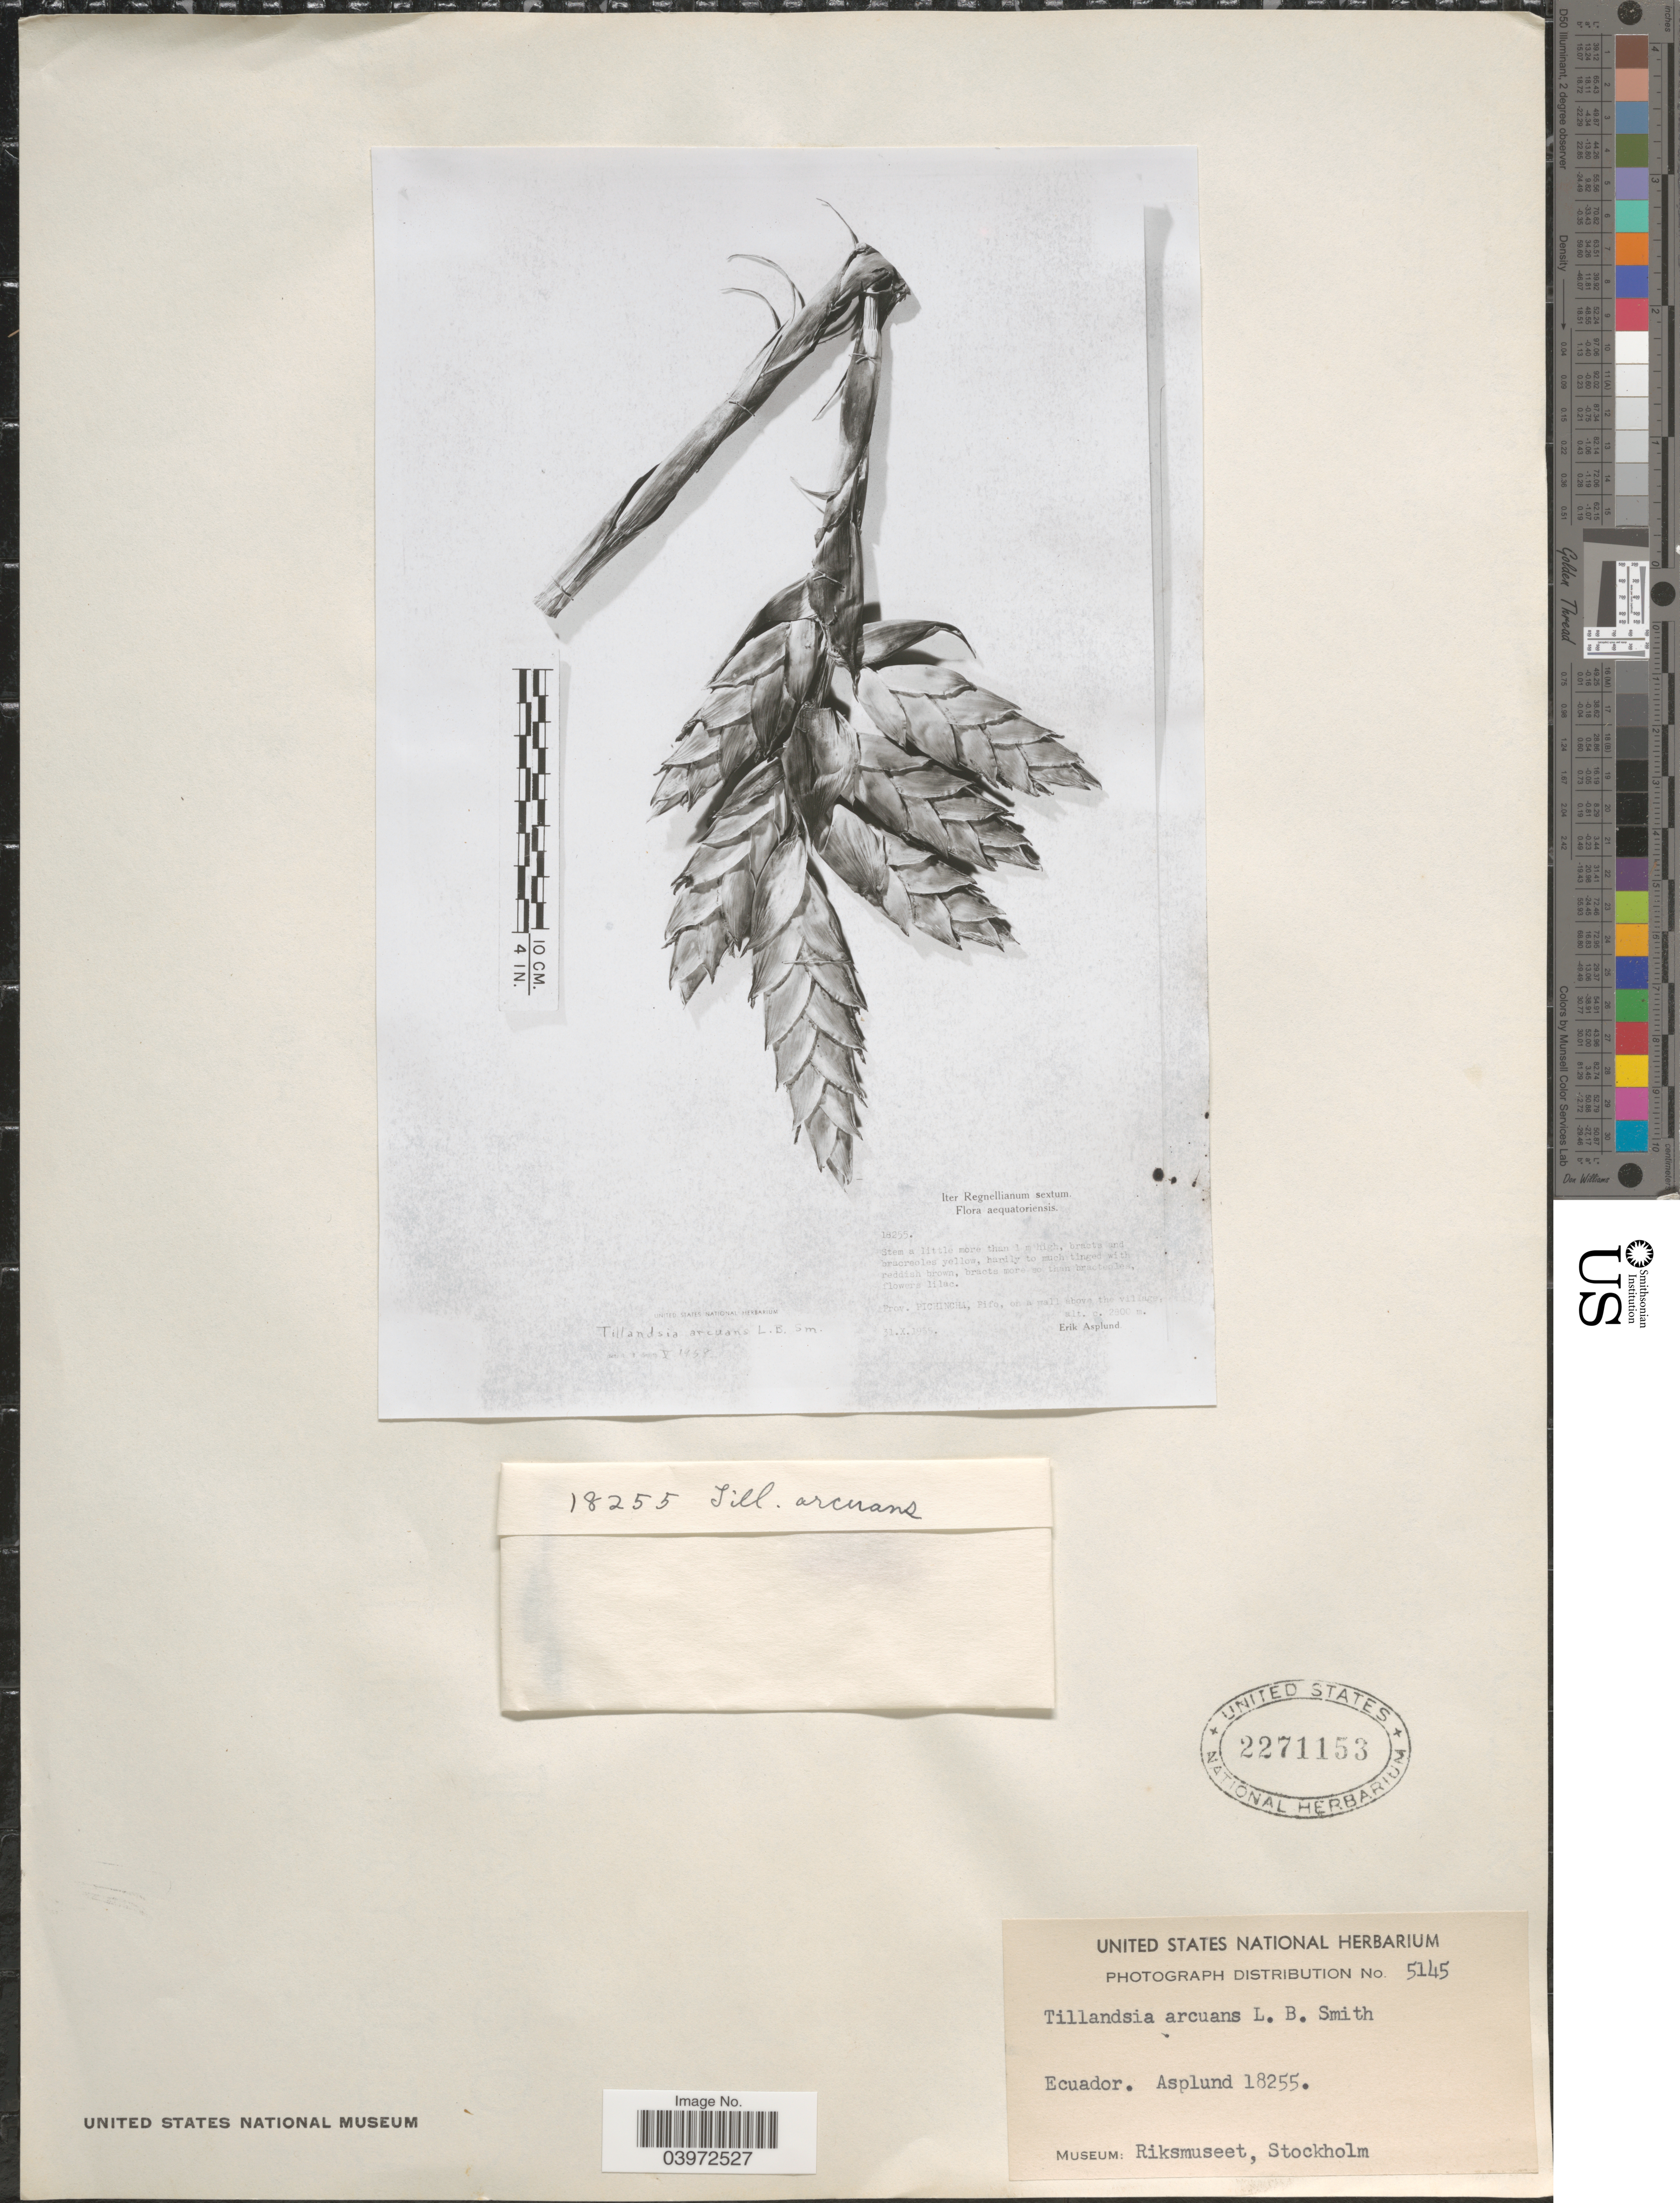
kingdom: Plantae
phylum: Tracheophyta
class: Liliopsida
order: Poales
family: Bromeliaceae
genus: Tillandsia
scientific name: Tillandsia arcuans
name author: L.B. Sm.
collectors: E. Asplund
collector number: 18255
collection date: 1955-10-31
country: Ecuador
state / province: Pichincha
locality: Pifo, on a wall above the village.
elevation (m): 2800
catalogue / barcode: US 2271153